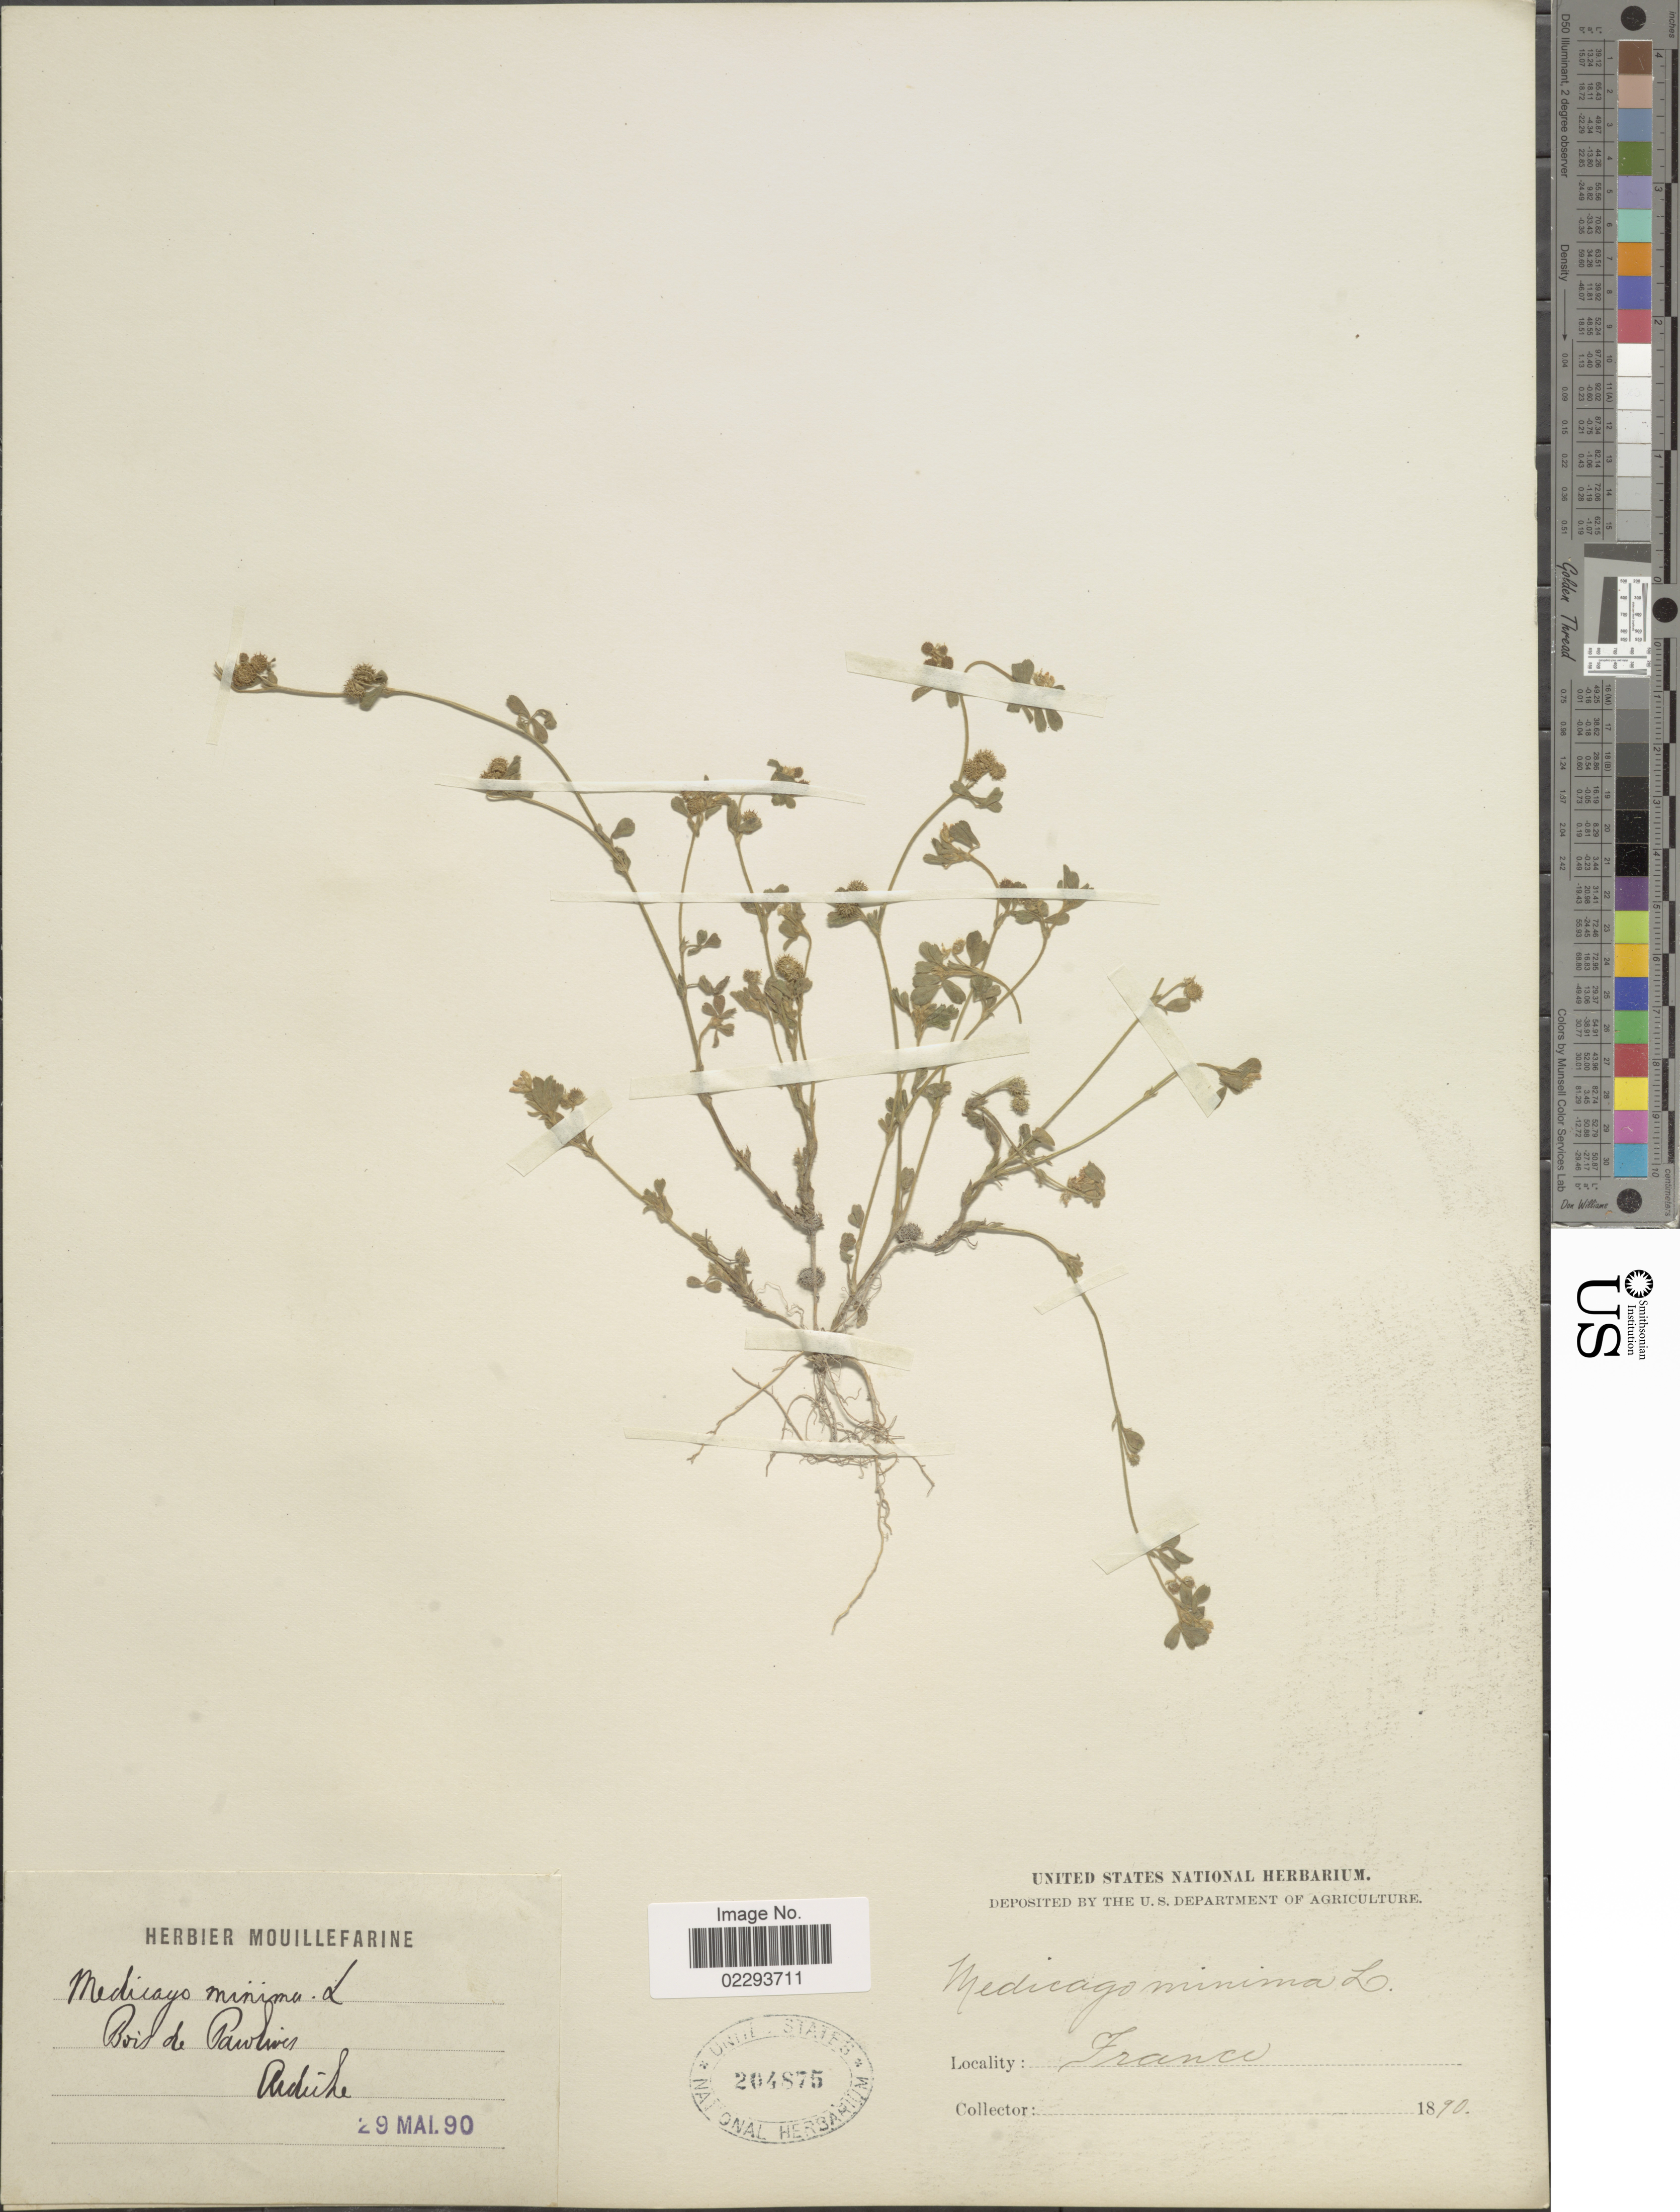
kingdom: Plantae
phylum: Tracheophyta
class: Magnoliopsida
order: Fabales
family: Fabaceae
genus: Medicago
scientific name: Medicago minima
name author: Lam.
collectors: ex herb. Mouillefarine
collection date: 1890-05-29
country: France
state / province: Auvergne-Rhône-Alpes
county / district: Ardèche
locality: Bois de Paiolives, Ardèche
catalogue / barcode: US 204875